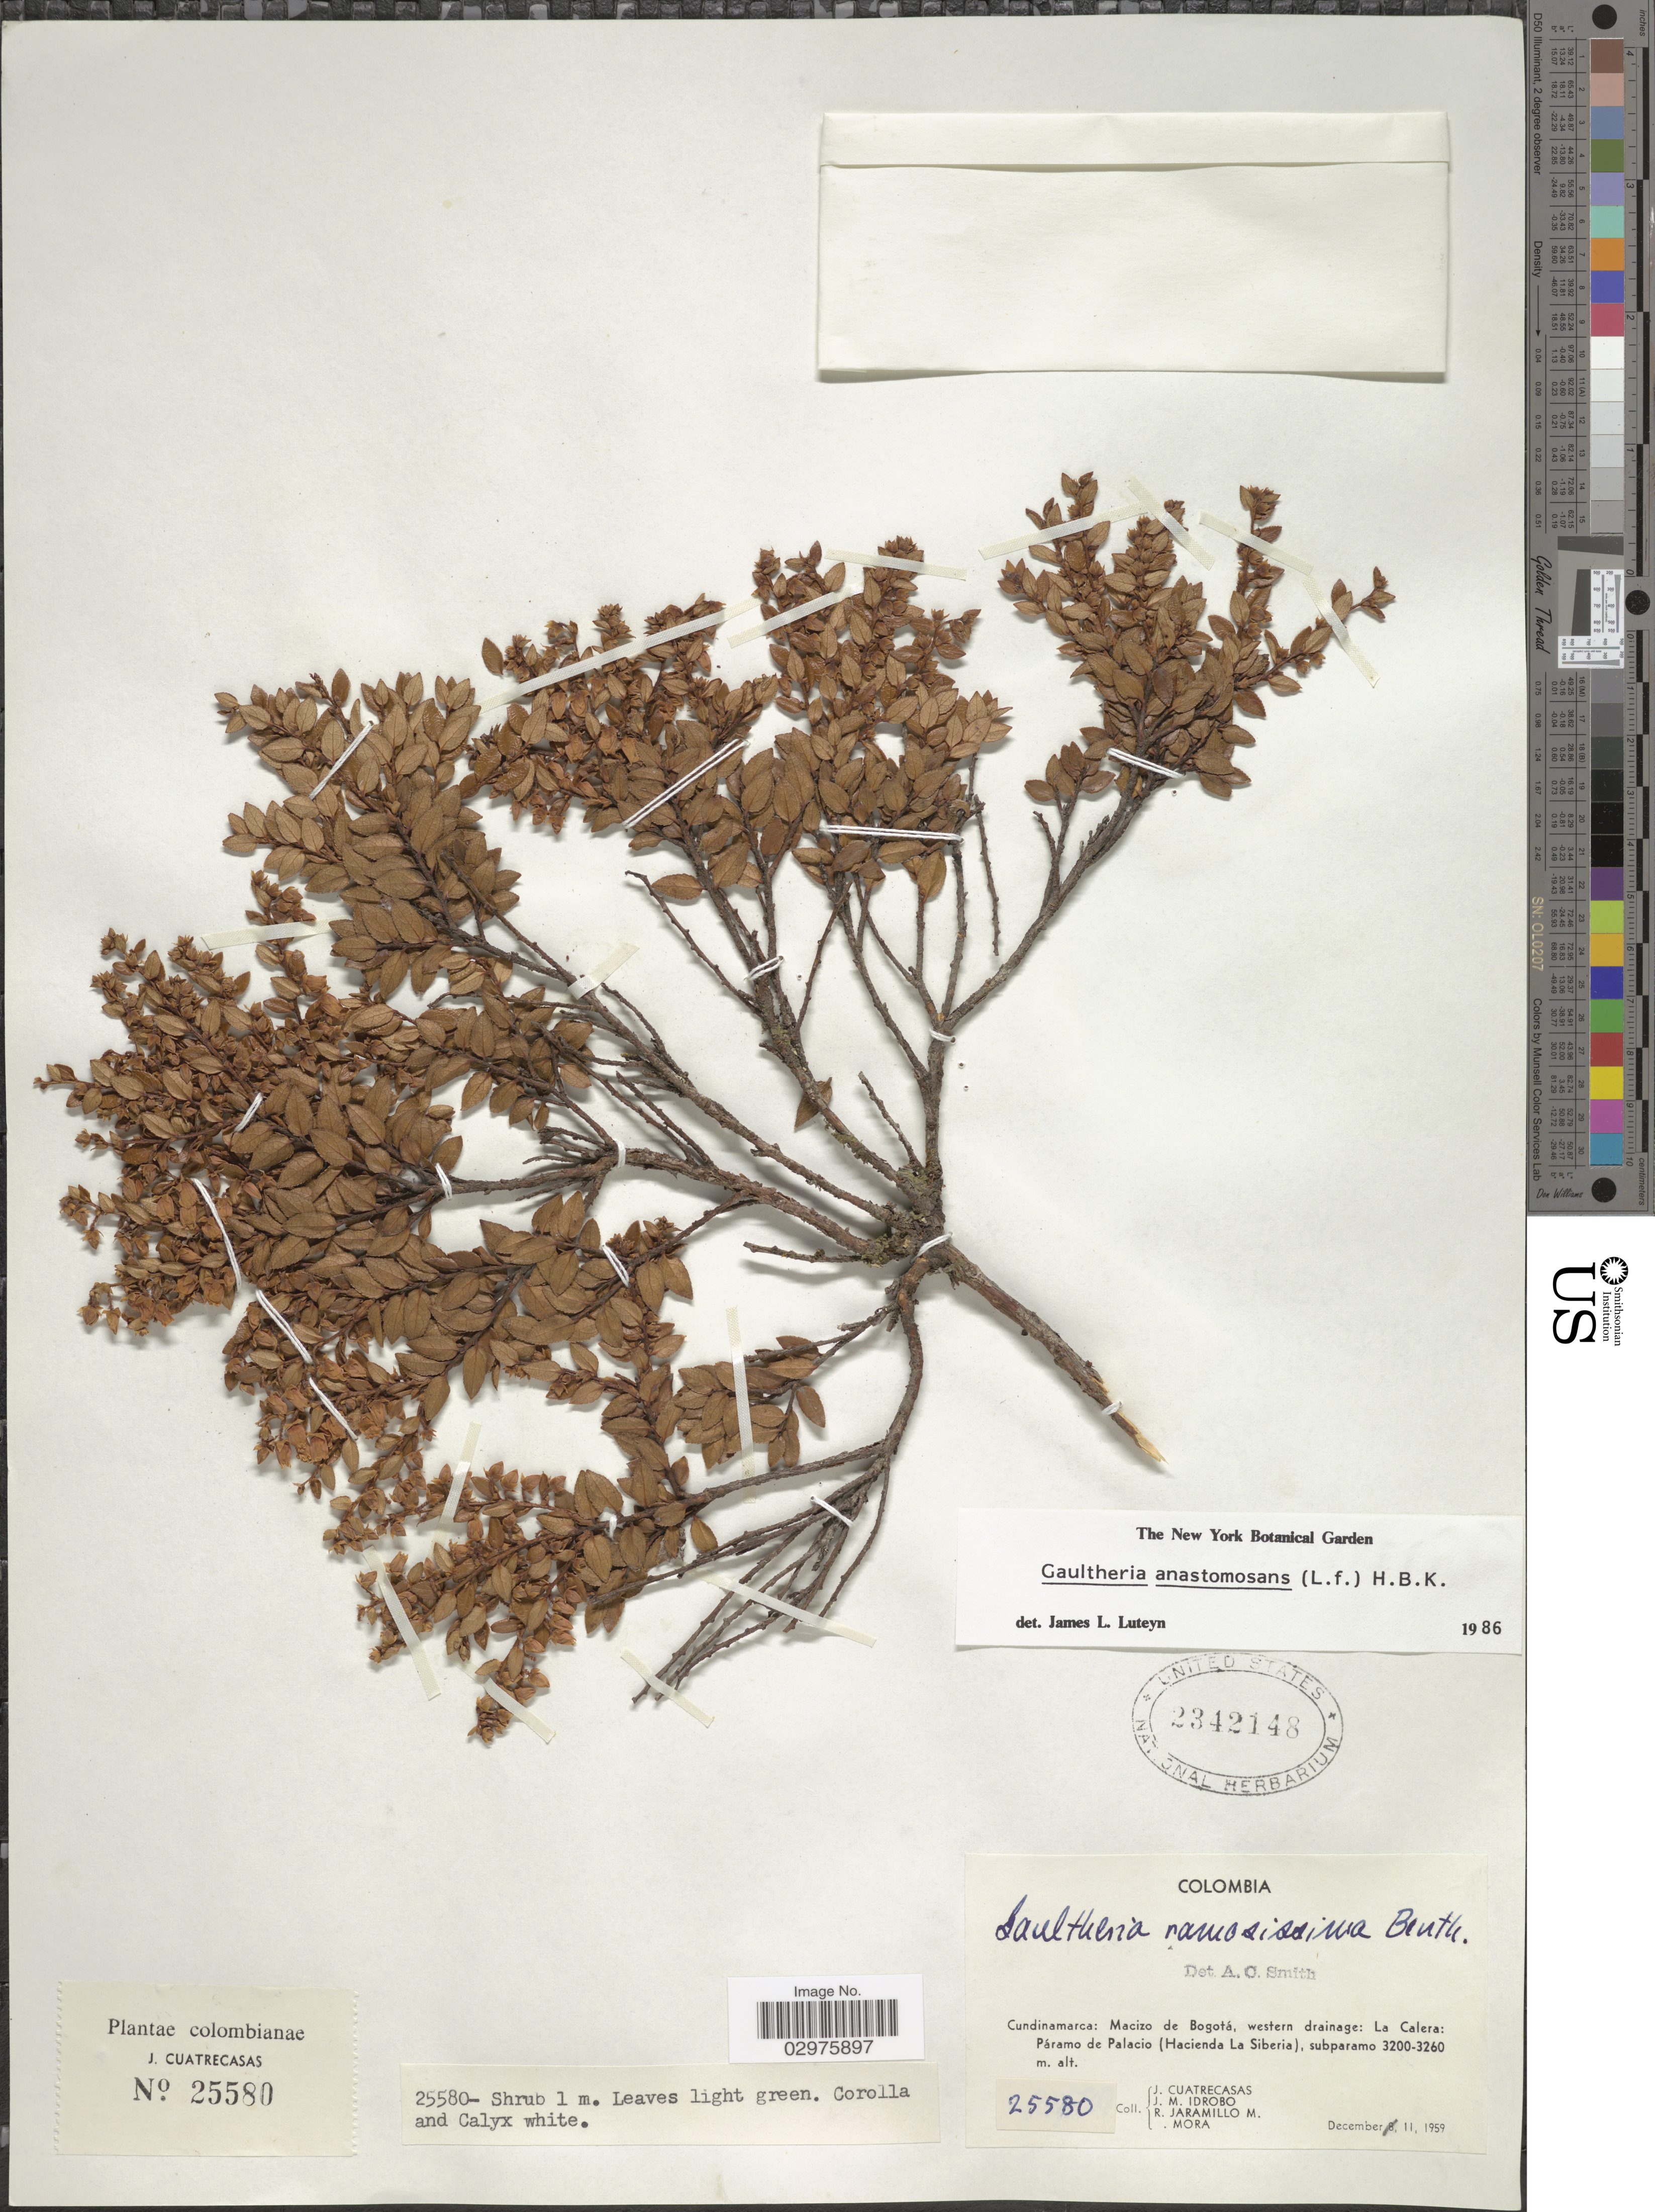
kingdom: Plantae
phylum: Tracheophyta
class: Magnoliopsida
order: Ericales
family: Ericaceae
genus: Gaultheria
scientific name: Gaultheria anastomosans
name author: (L. f.) Kunth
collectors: J. Cuatrecasas, J. M. Idrobo, R. Jaramillo M. & Mora, --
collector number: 25580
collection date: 1959-12-11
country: Colombia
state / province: Cundinamarca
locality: Cundinamarca: Macizo de Bogotá, western drainage: La Calera: Páramo de Palacio (Hacienda La Siberia).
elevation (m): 3200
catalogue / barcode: US 2342148